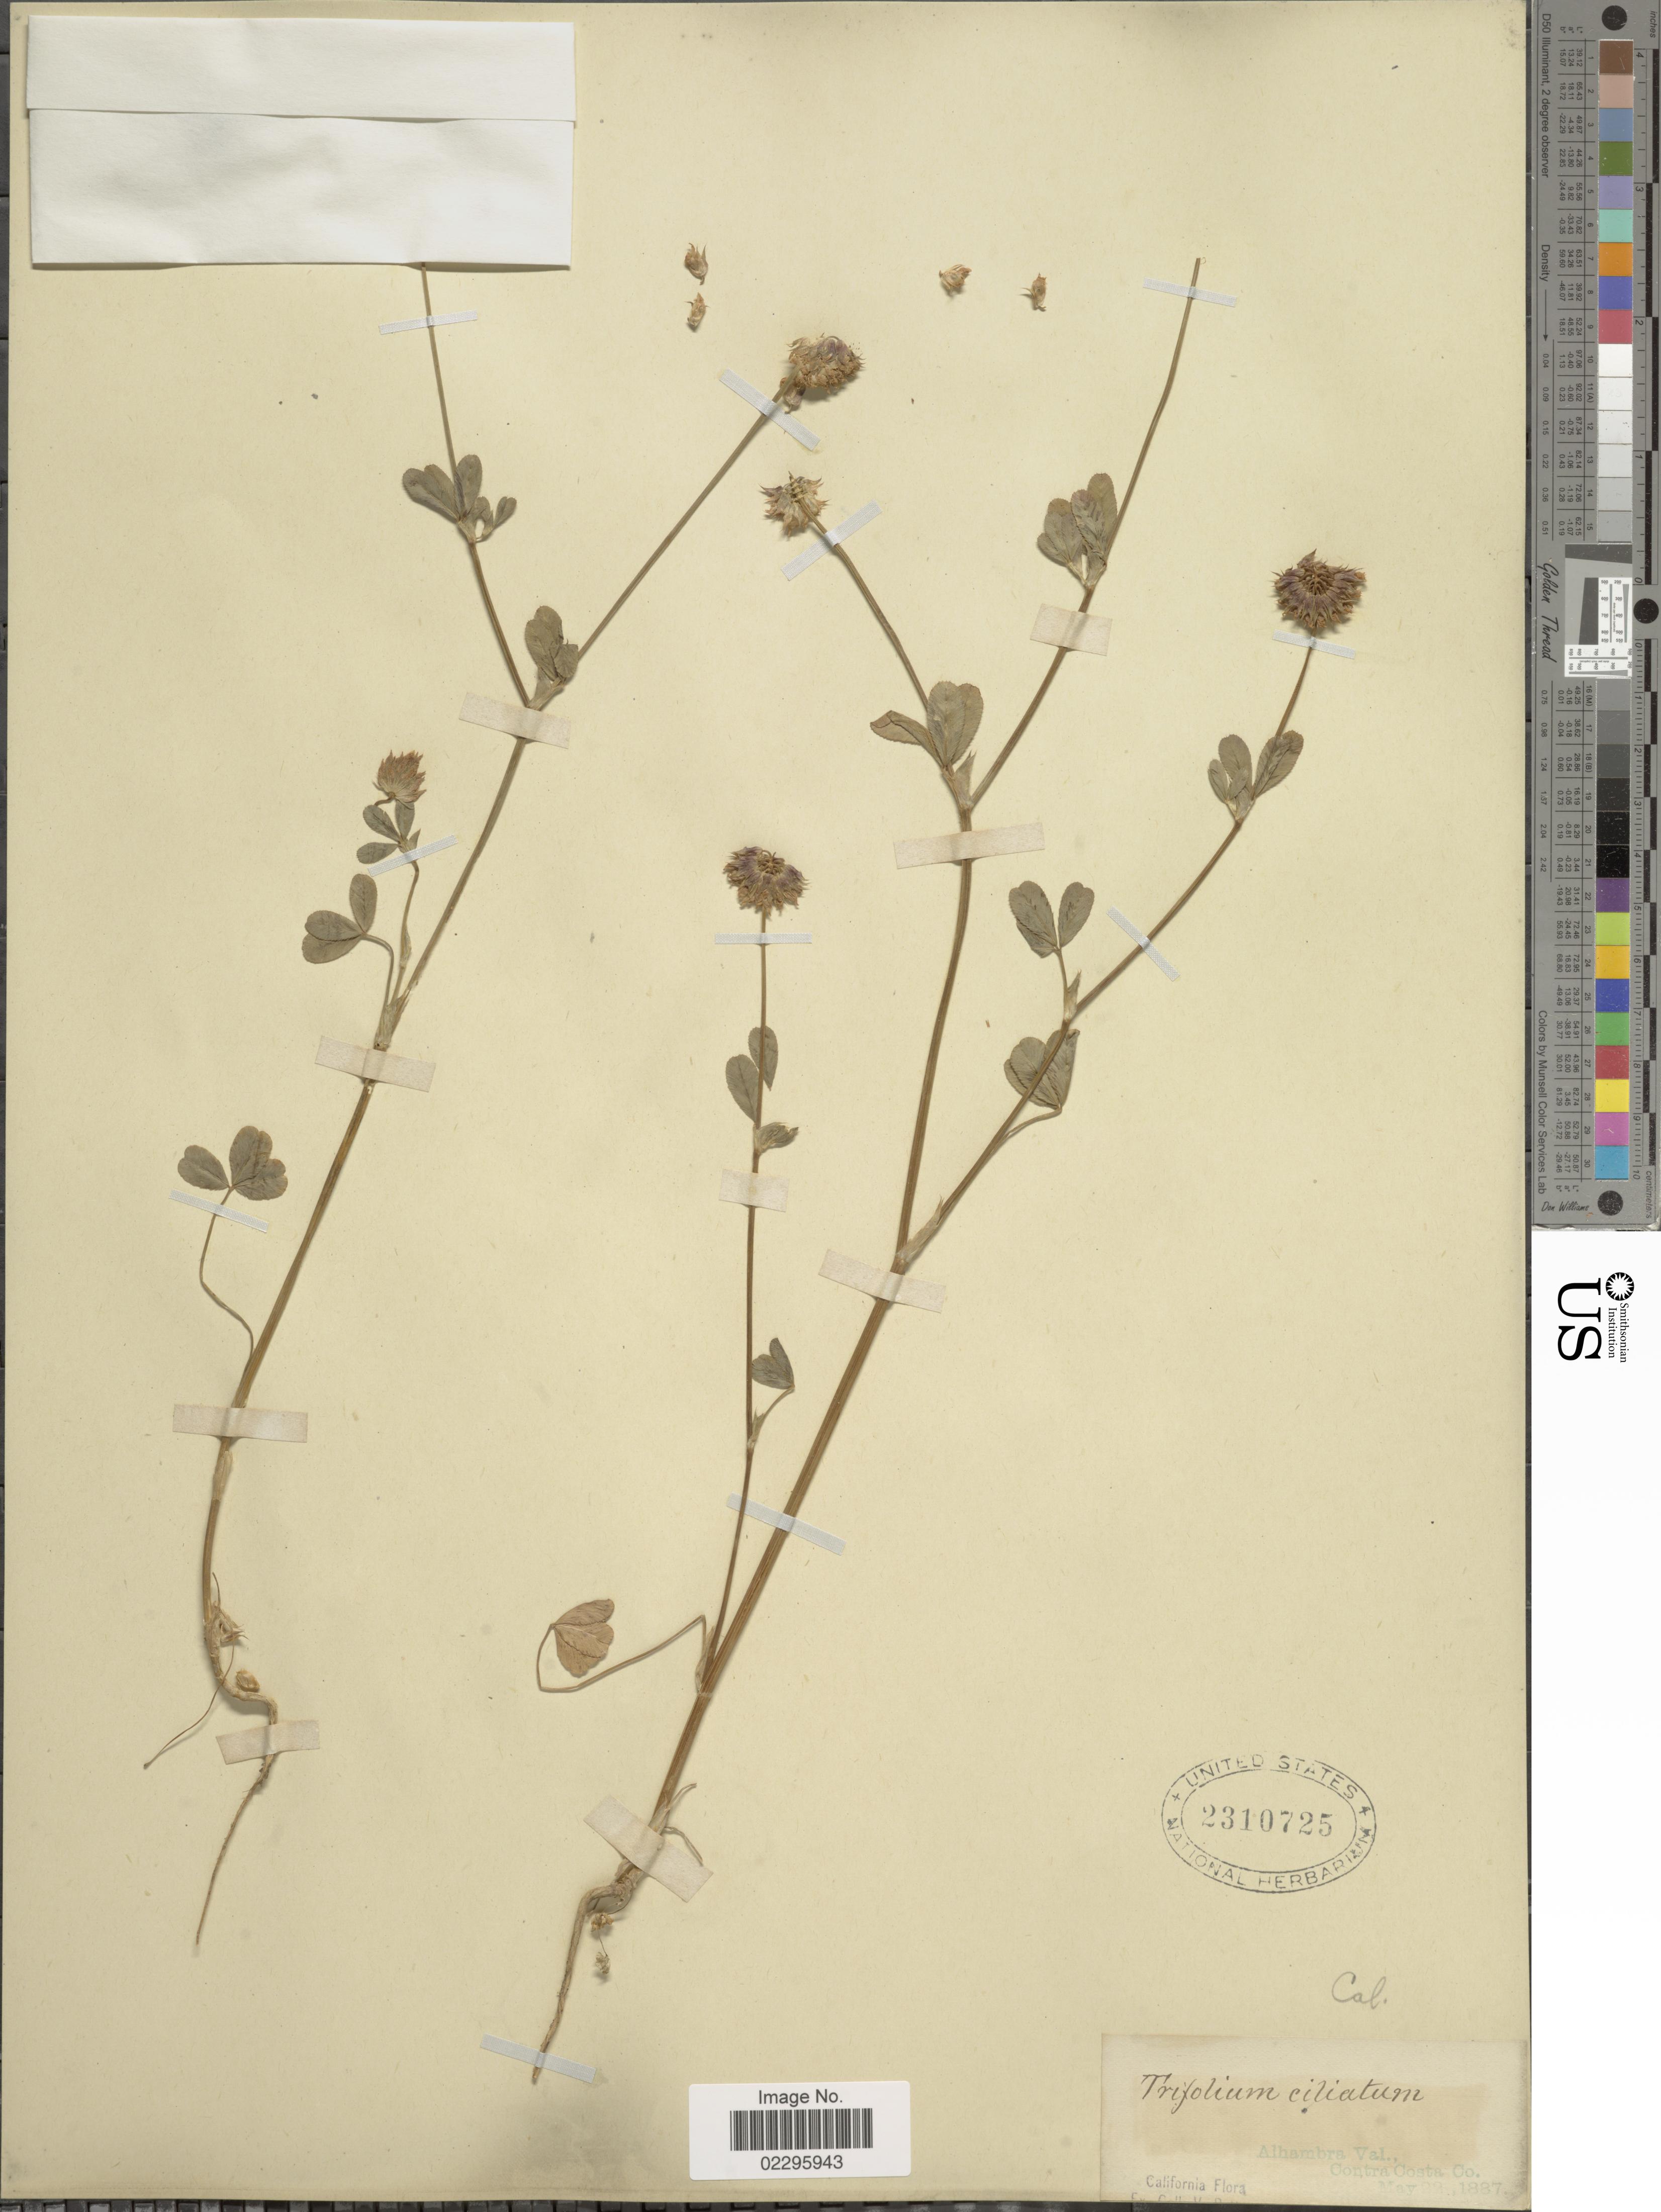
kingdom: Plantae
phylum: Tracheophyta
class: Magnoliopsida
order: Fabales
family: Fabaceae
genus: Trifolium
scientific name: Trifolium ciliolatum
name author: Benth.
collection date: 1887-05-08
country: United States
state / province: California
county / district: Contra Costa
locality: Alhambra Val., Contra Costa Co.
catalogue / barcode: US 2310725